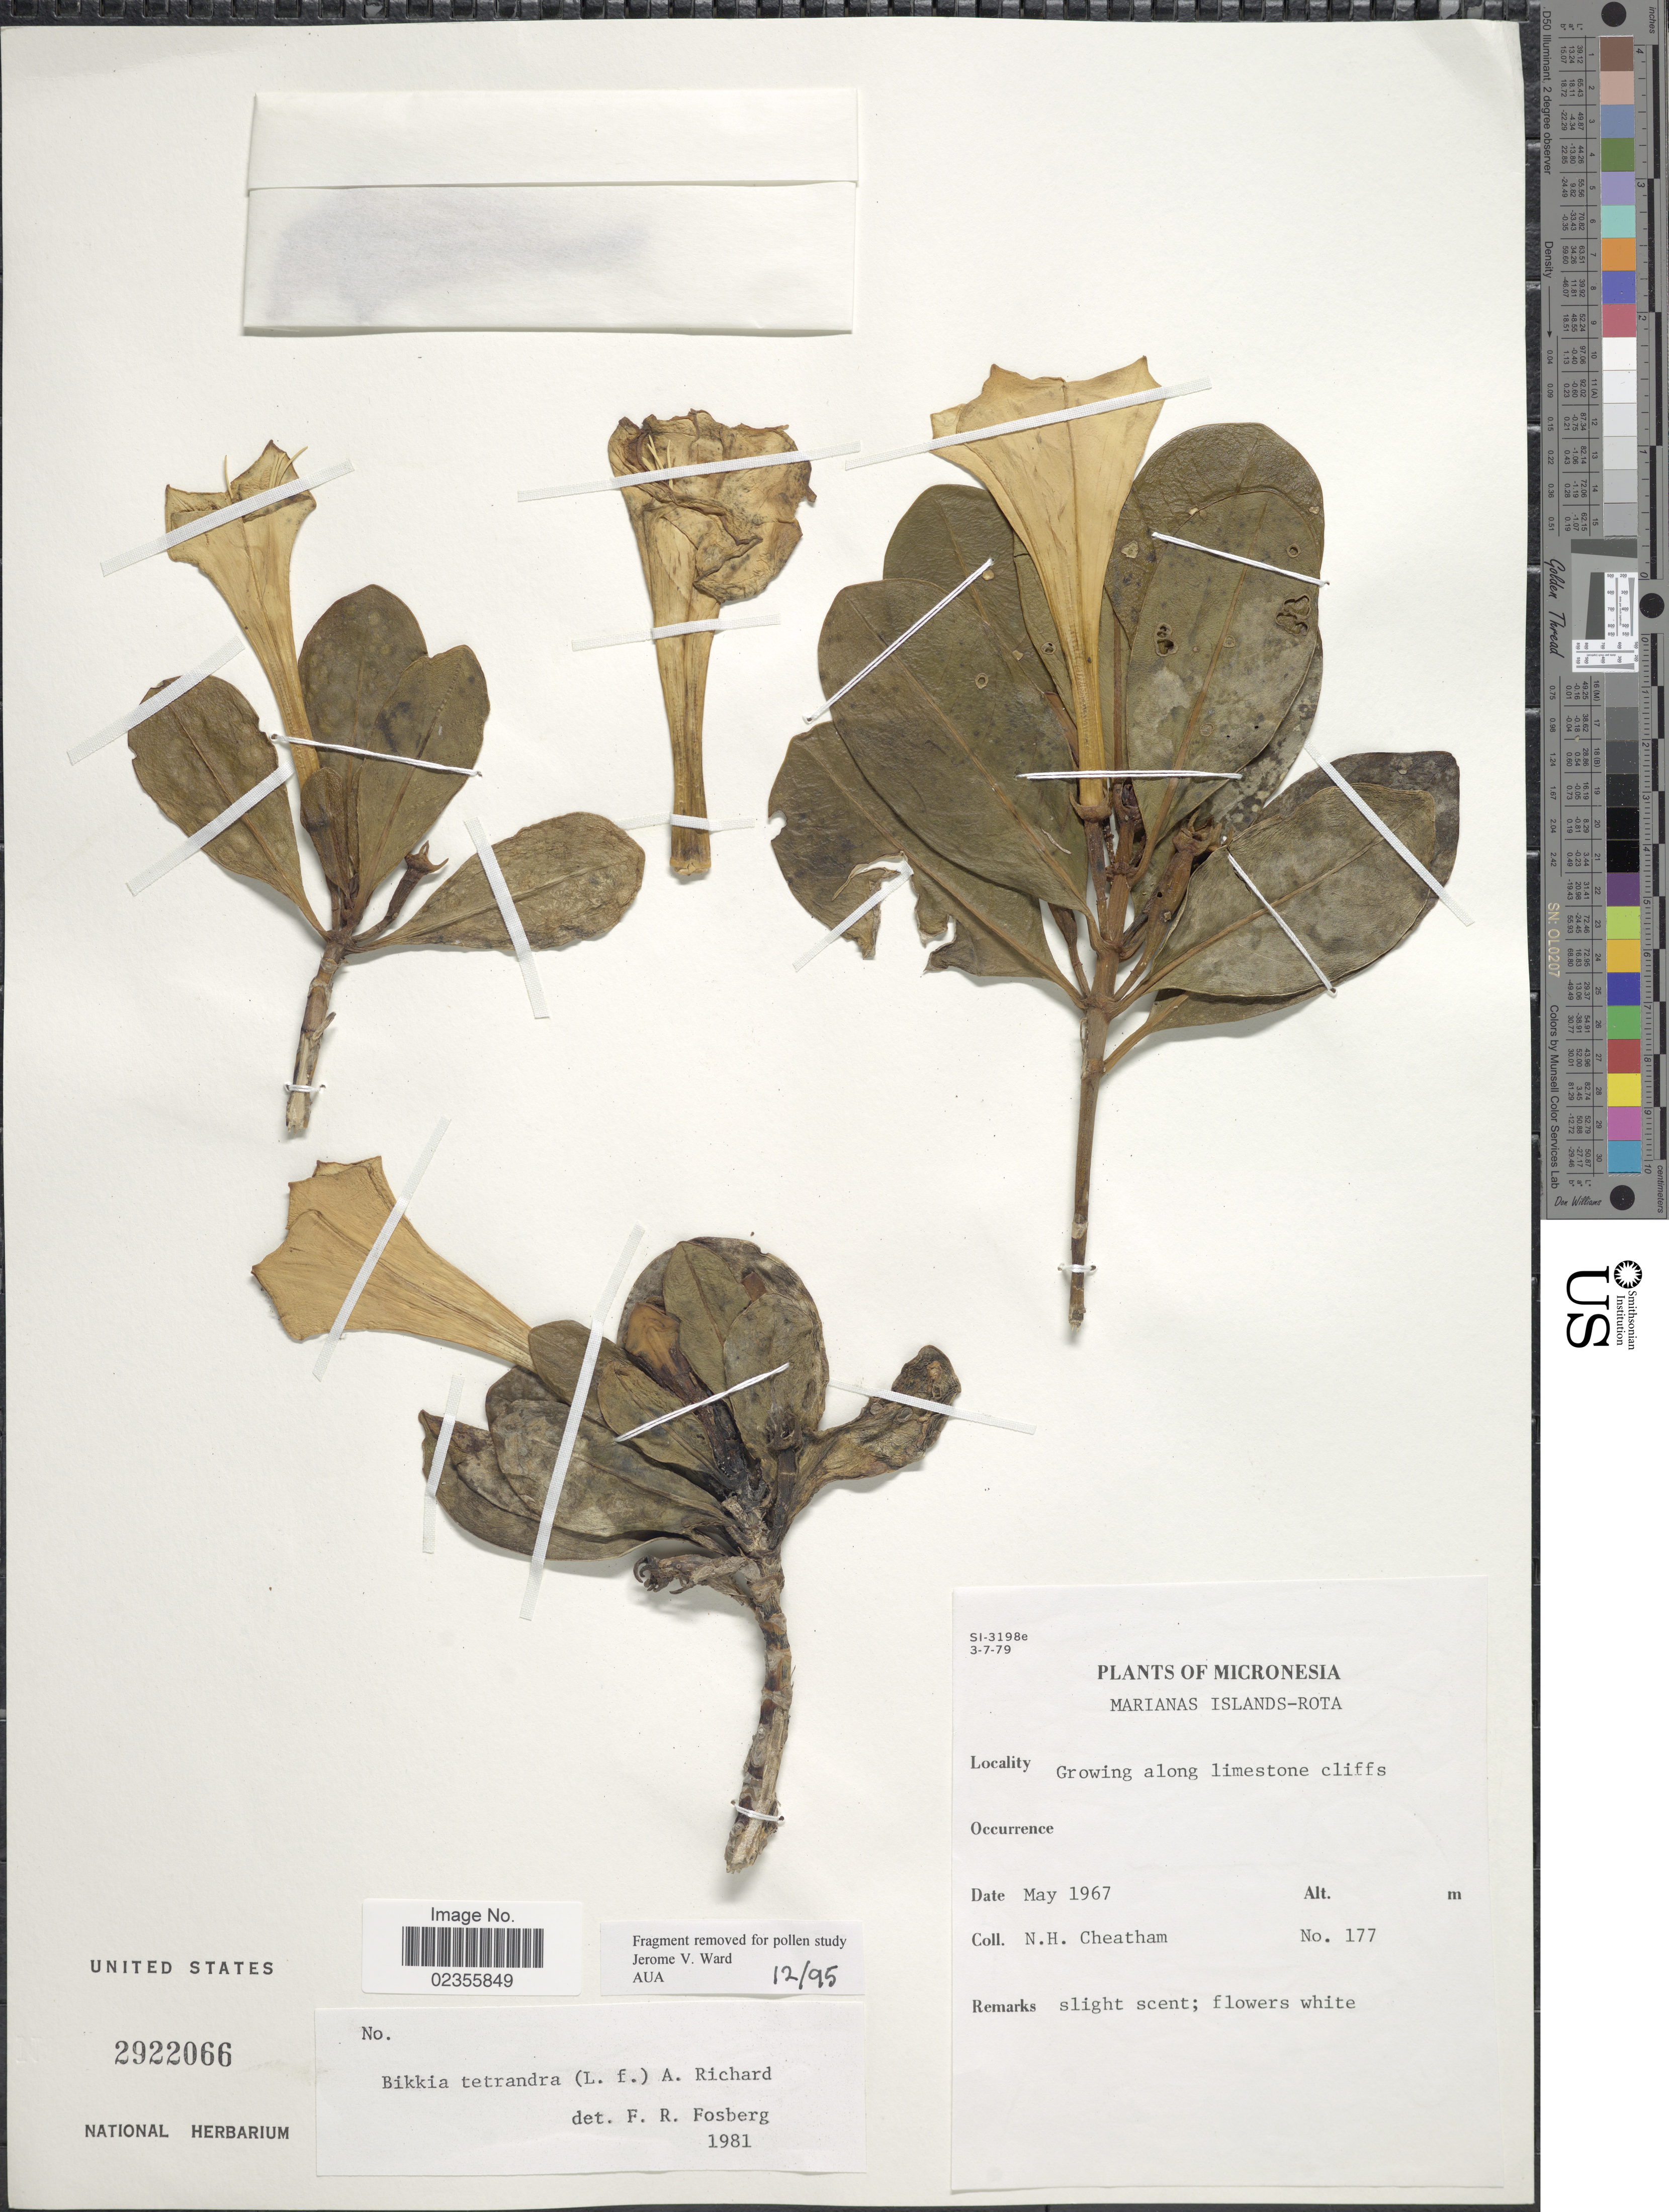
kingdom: Plantae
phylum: Tracheophyta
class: Magnoliopsida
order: Gentianales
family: Rubiaceae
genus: Bikkia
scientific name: Bikkia tetrandra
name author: (L. f.) A. Rich.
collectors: N. H. Cheatham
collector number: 177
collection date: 1967-05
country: Northern Mariana Islands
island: Rota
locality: Rota, growing along limestone cliffs.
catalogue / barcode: US 2922066